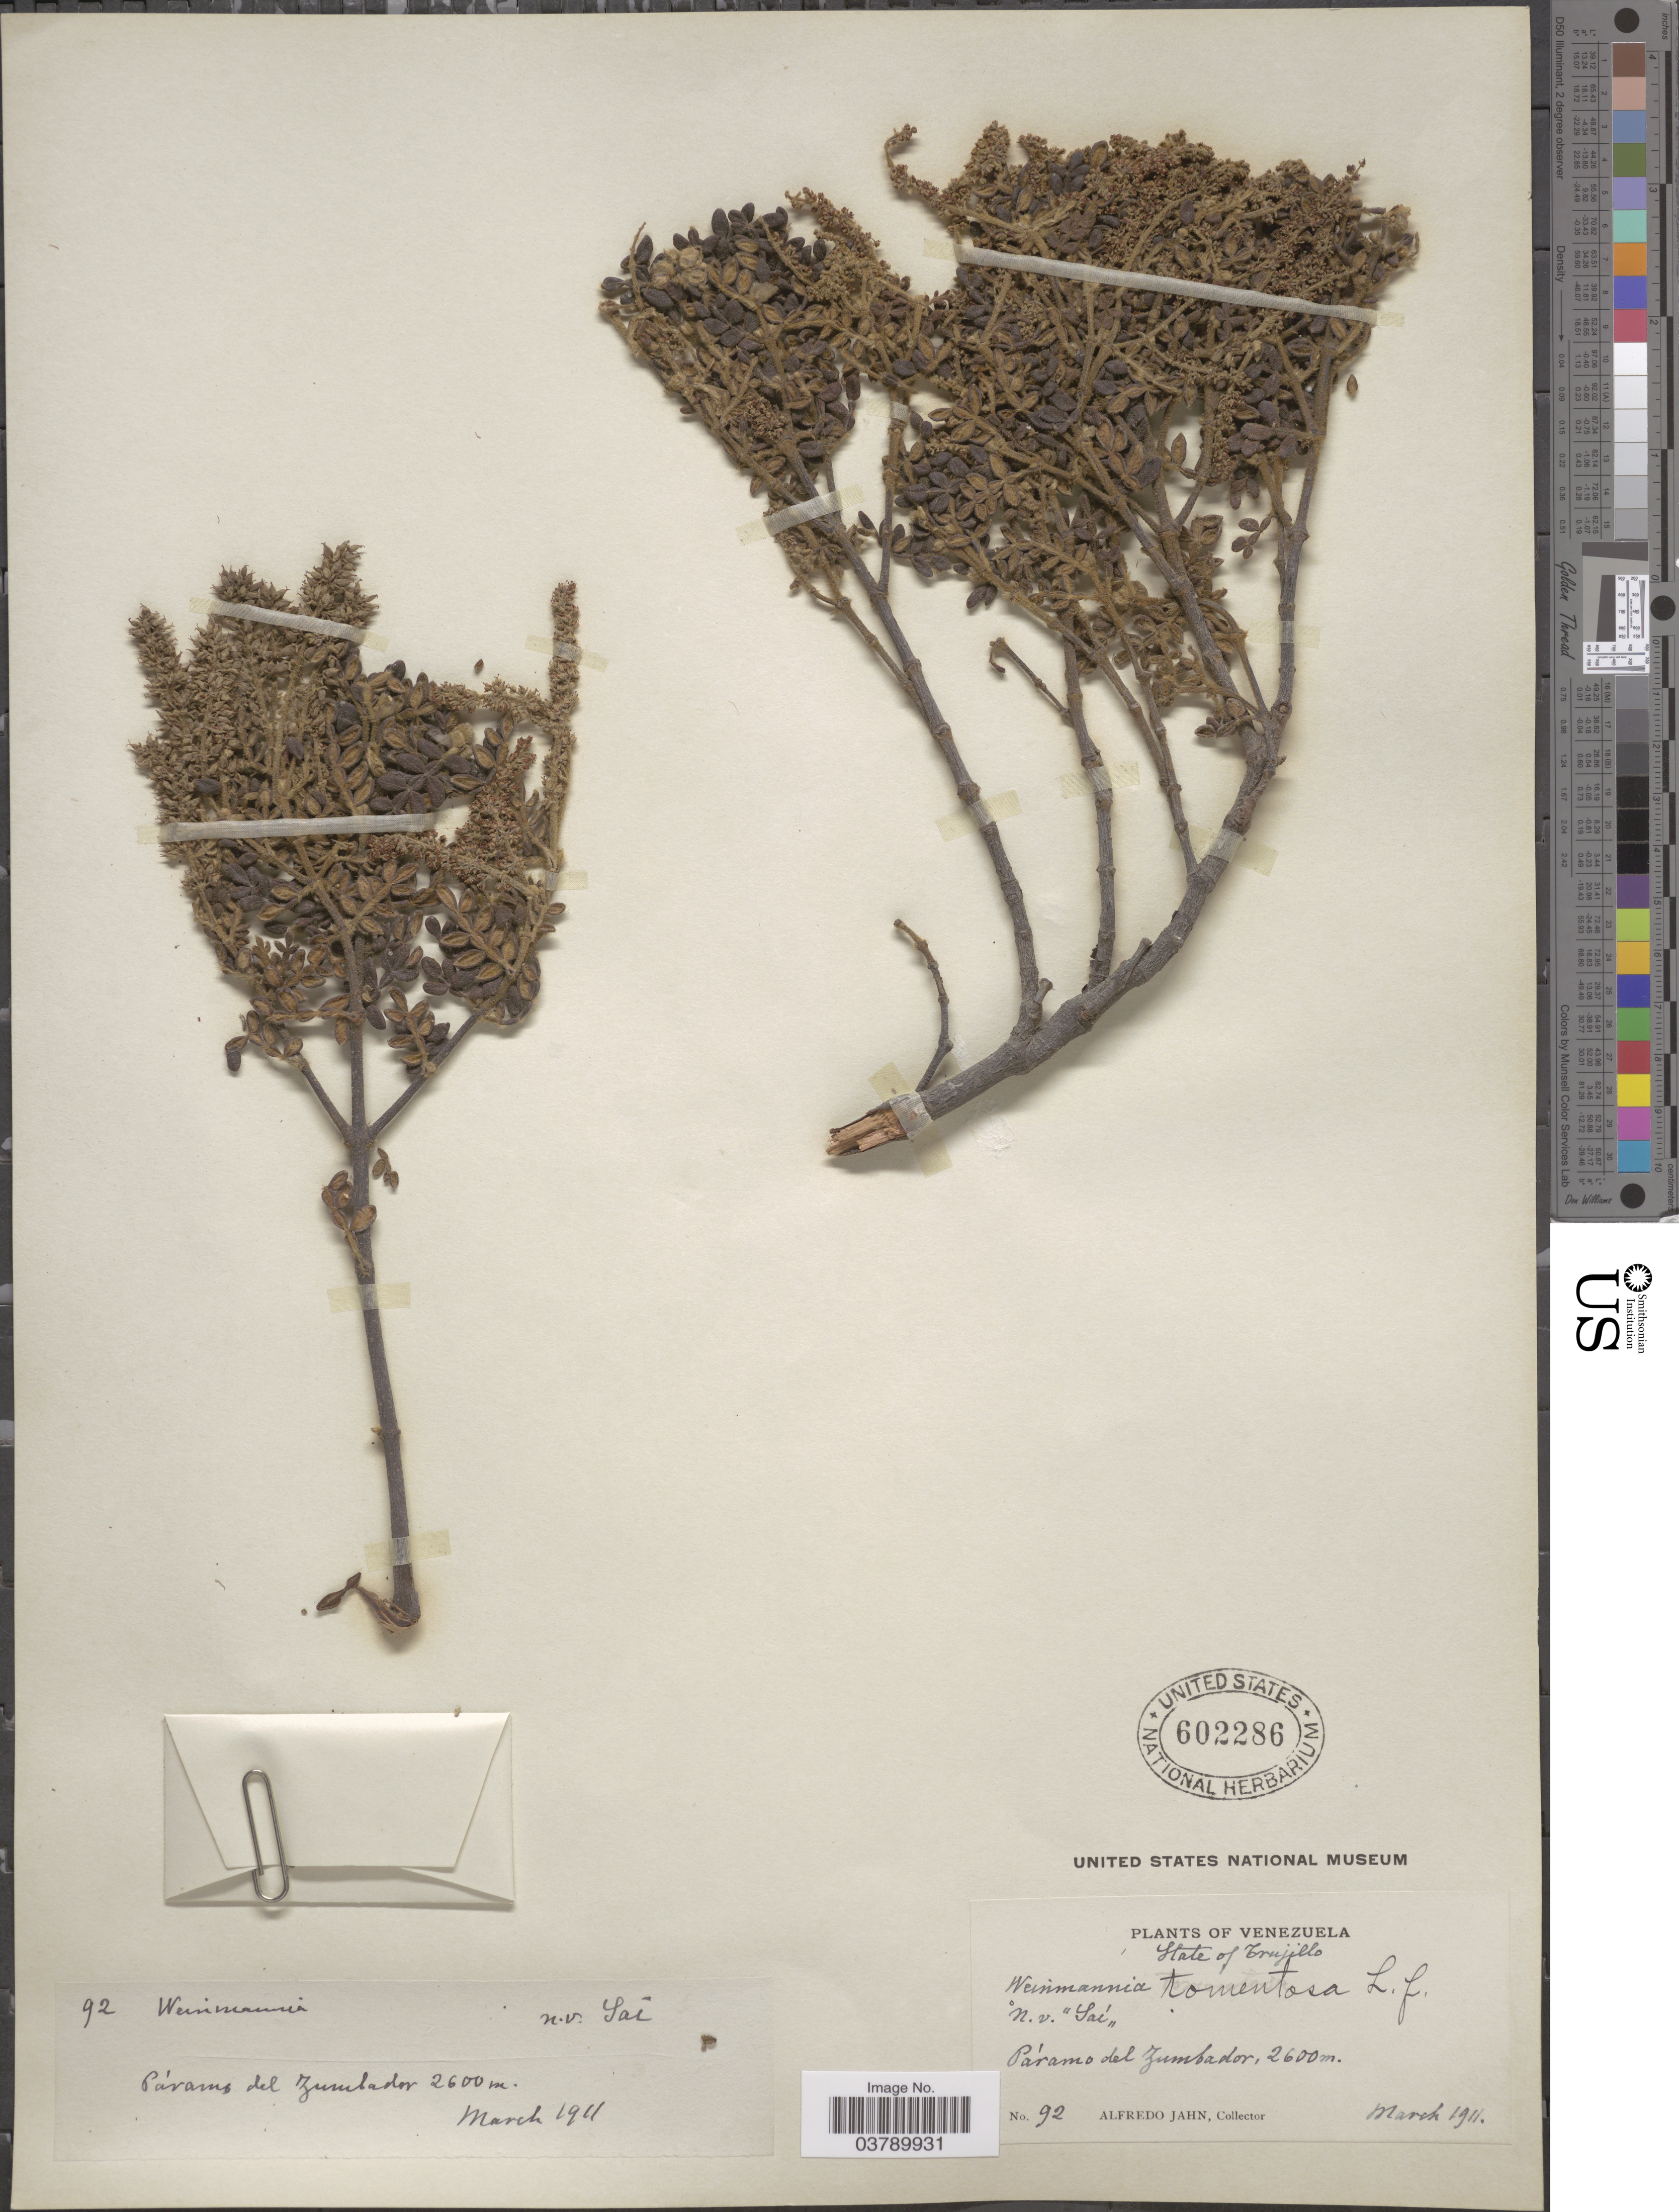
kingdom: Plantae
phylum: Tracheophyta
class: Magnoliopsida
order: Oxalidales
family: Cunoniaceae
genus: Weinmannia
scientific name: Weinmannia tomentosa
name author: L.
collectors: A. Jahn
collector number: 92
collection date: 1911-03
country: Venezuela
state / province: Trujillo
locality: Páramo del Zumbador.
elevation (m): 2600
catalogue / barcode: US 602286